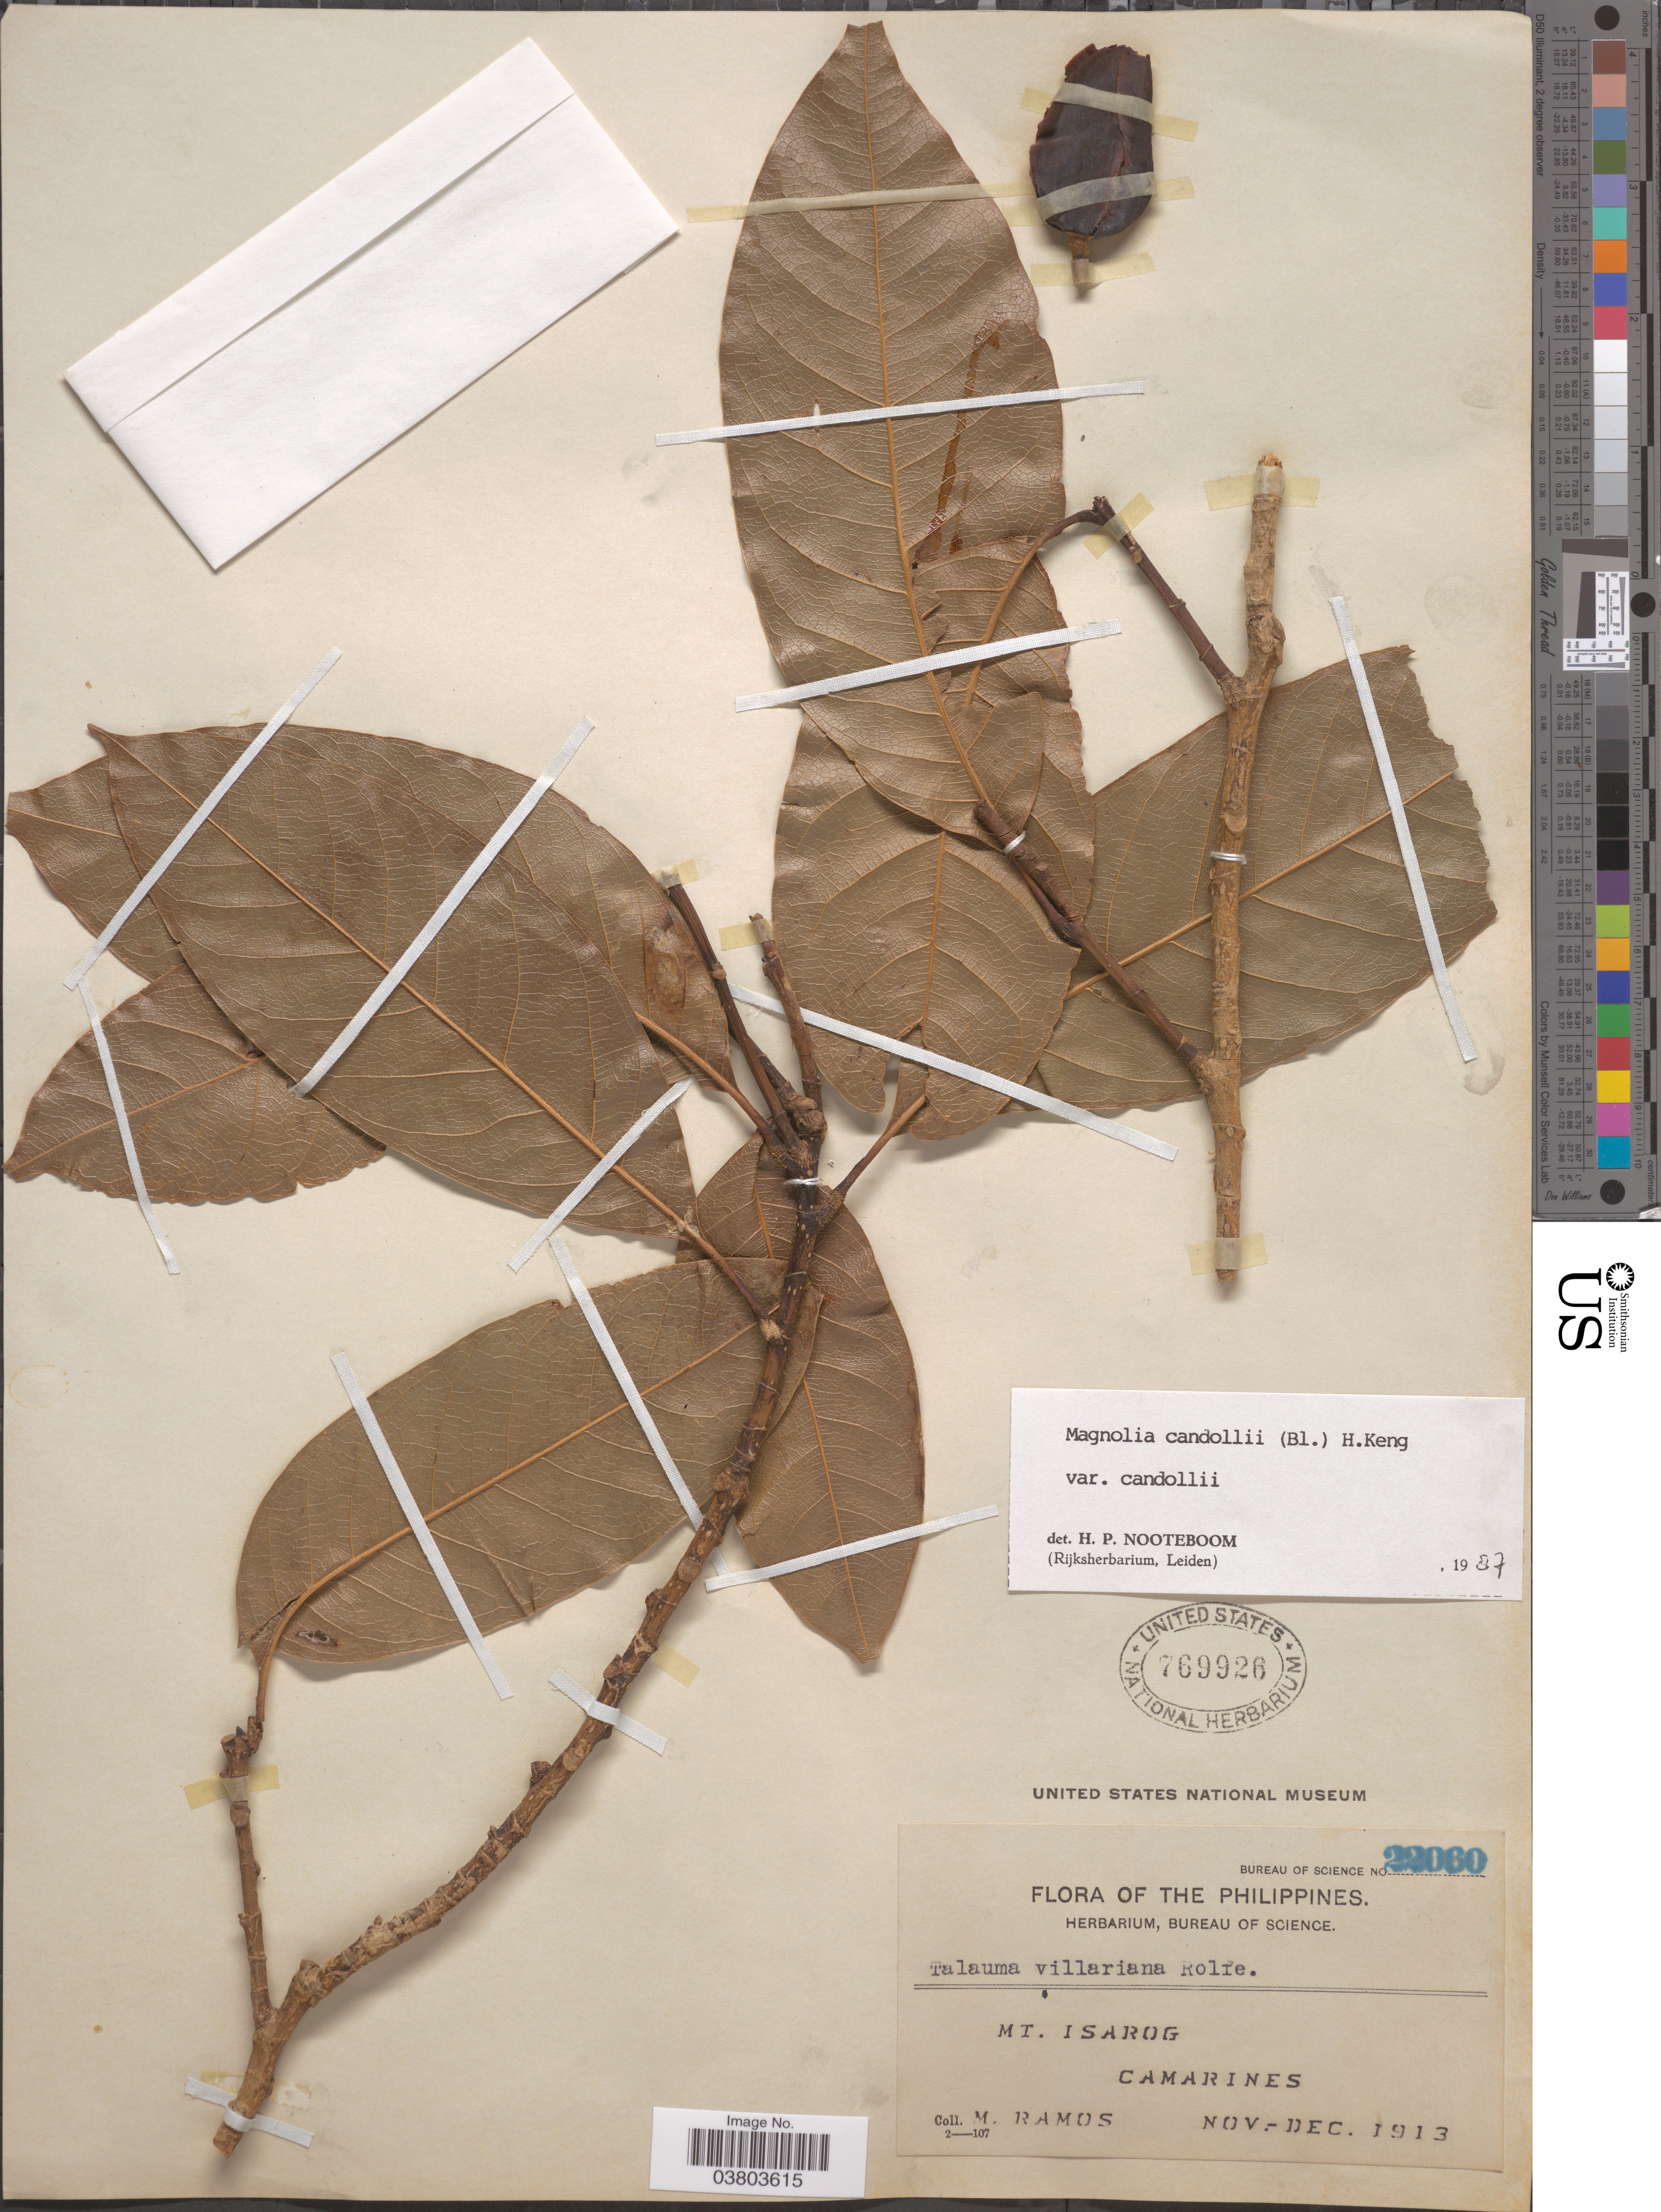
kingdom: Plantae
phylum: Tracheophyta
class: Magnoliopsida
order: Magnoliales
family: Magnoliaceae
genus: Magnolia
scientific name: Magnolia candollei var. candollei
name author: Link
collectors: M. Ramos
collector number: Bureau of Science 22060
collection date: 1913-11/1913-12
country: Philippines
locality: Mt. Isarog. Camarines.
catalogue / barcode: US 769926